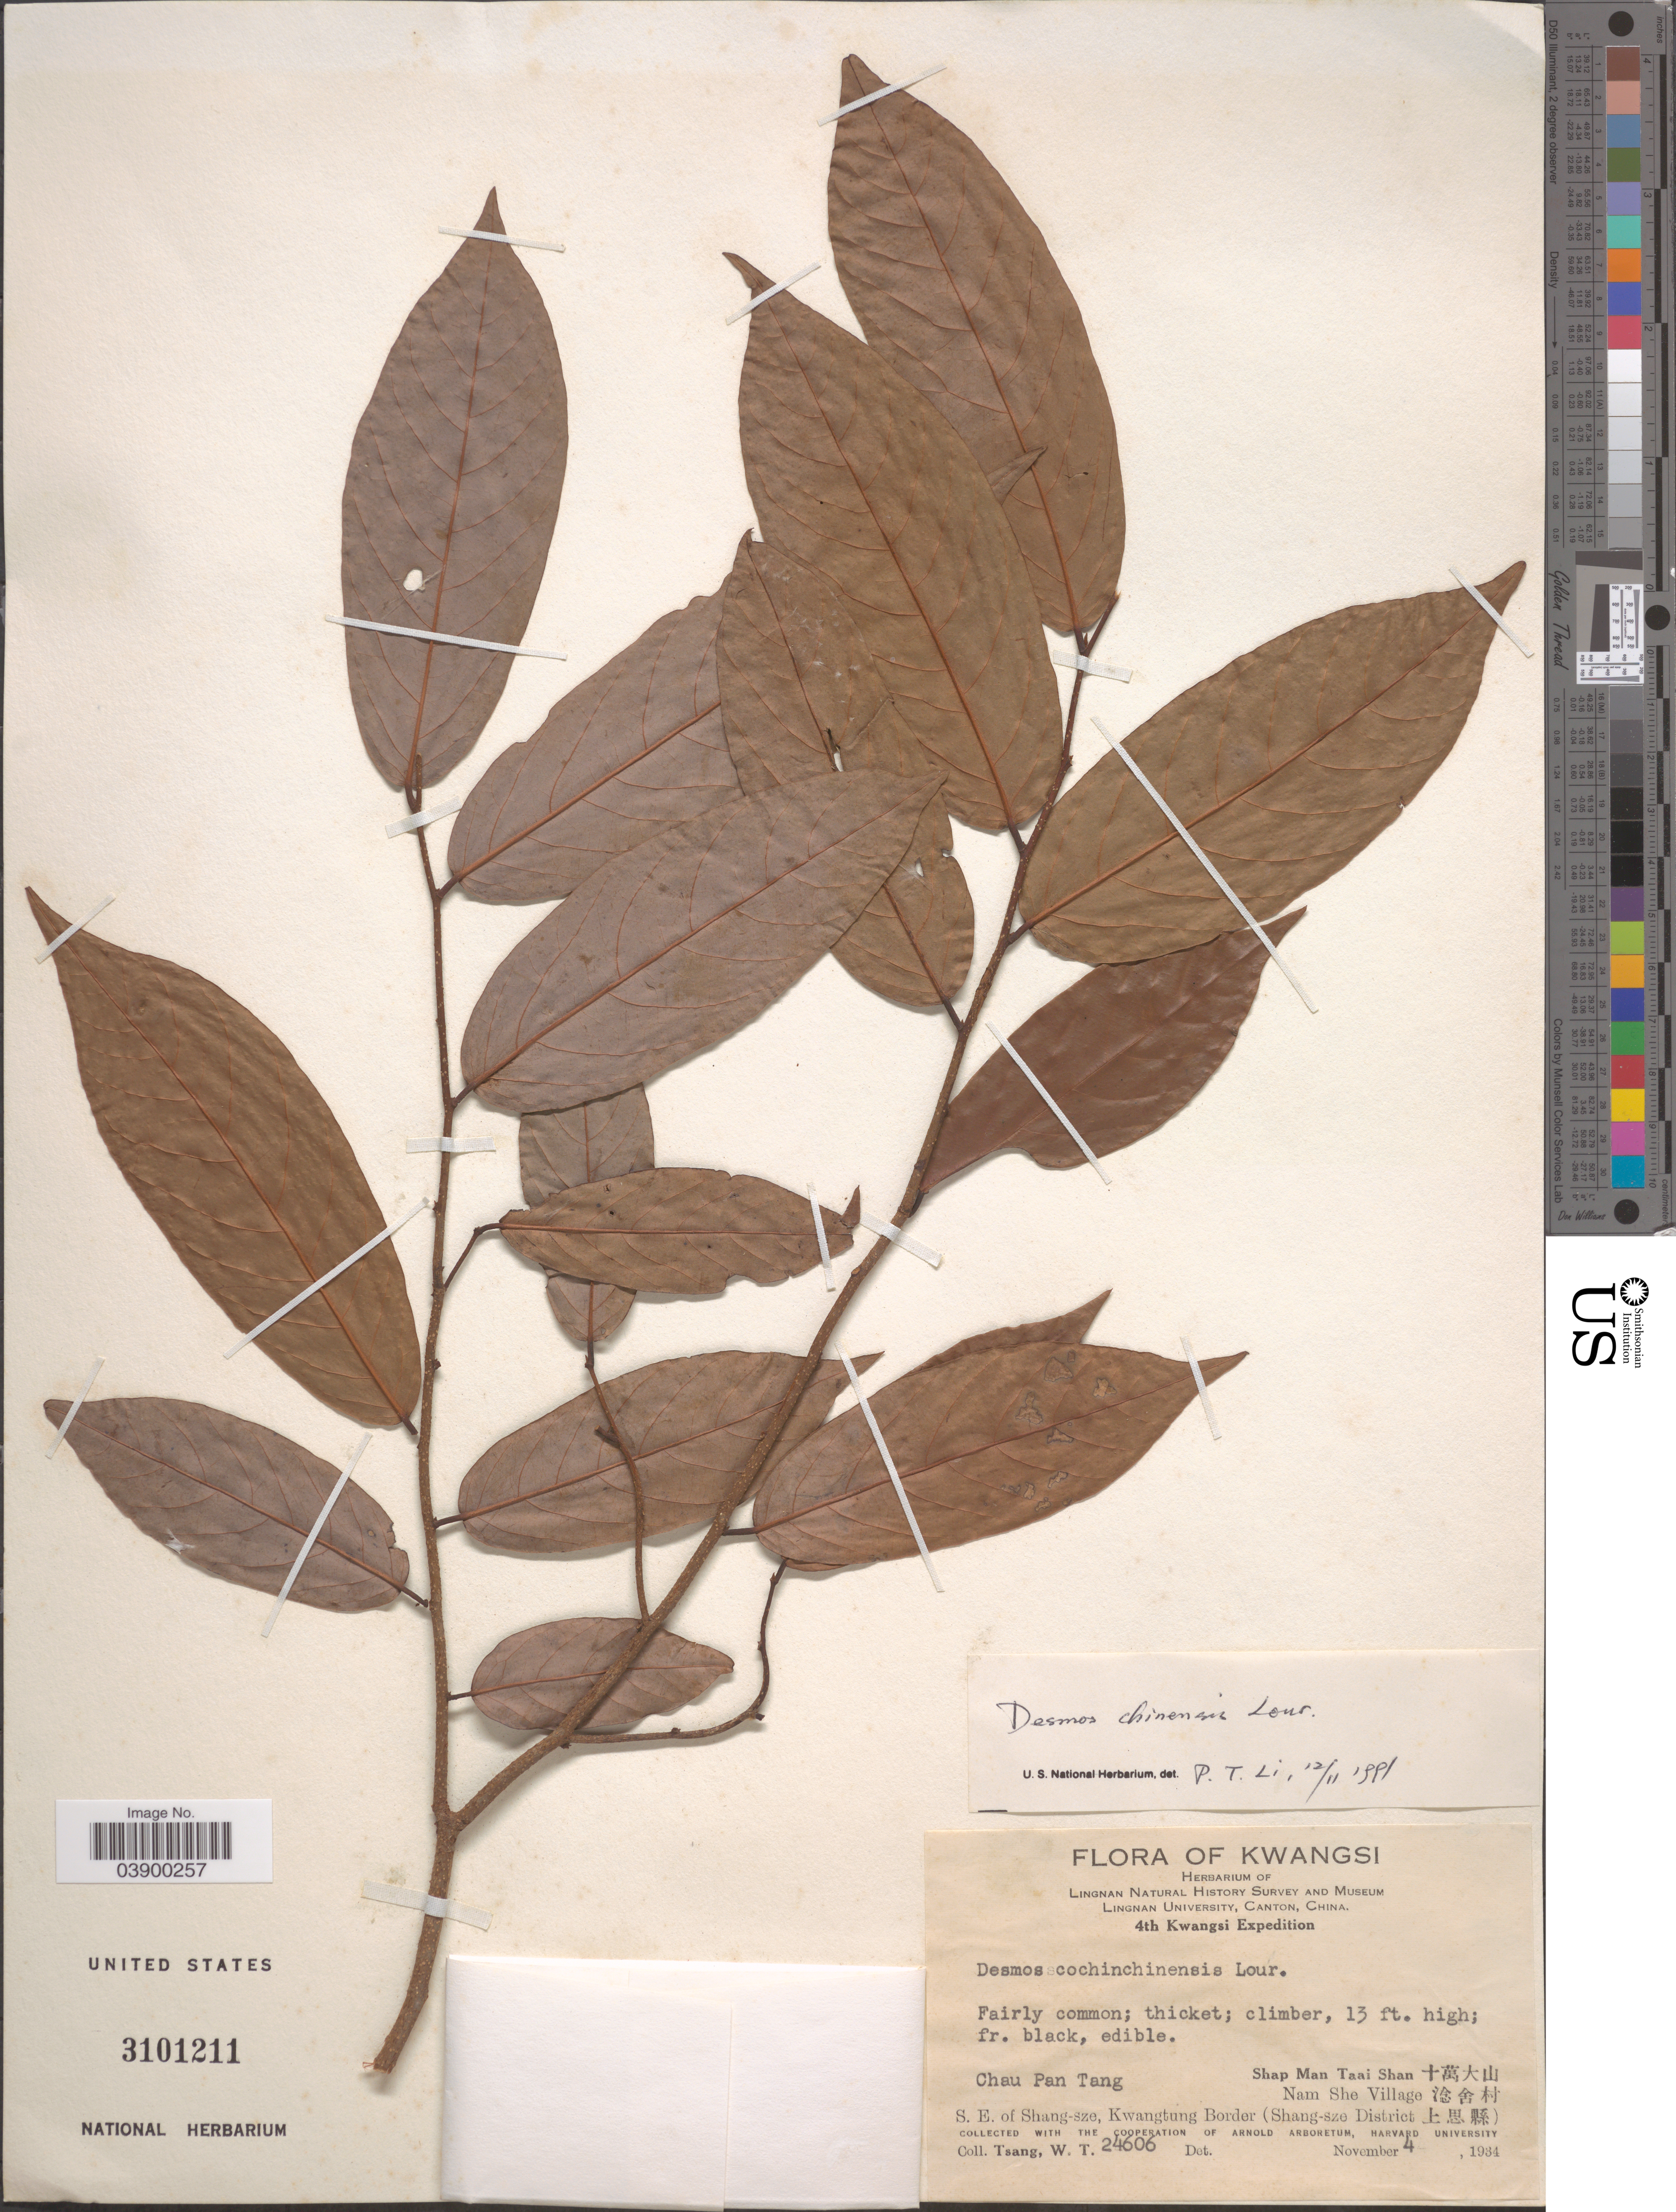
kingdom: Plantae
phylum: Tracheophyta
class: Magnoliopsida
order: Magnoliales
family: Annonaceae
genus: Desmos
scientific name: Desmos chinensis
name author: Lour.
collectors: W. T. Tsang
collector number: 24606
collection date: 1934-11-04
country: China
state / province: Guangxi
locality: Kwangsi. Chau Pan Tang. Shap Man Taai Shan X. Nam She Village X. S. E. of Shang-sze, Kwangtung Border (Shang-sze District X).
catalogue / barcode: US 3101211